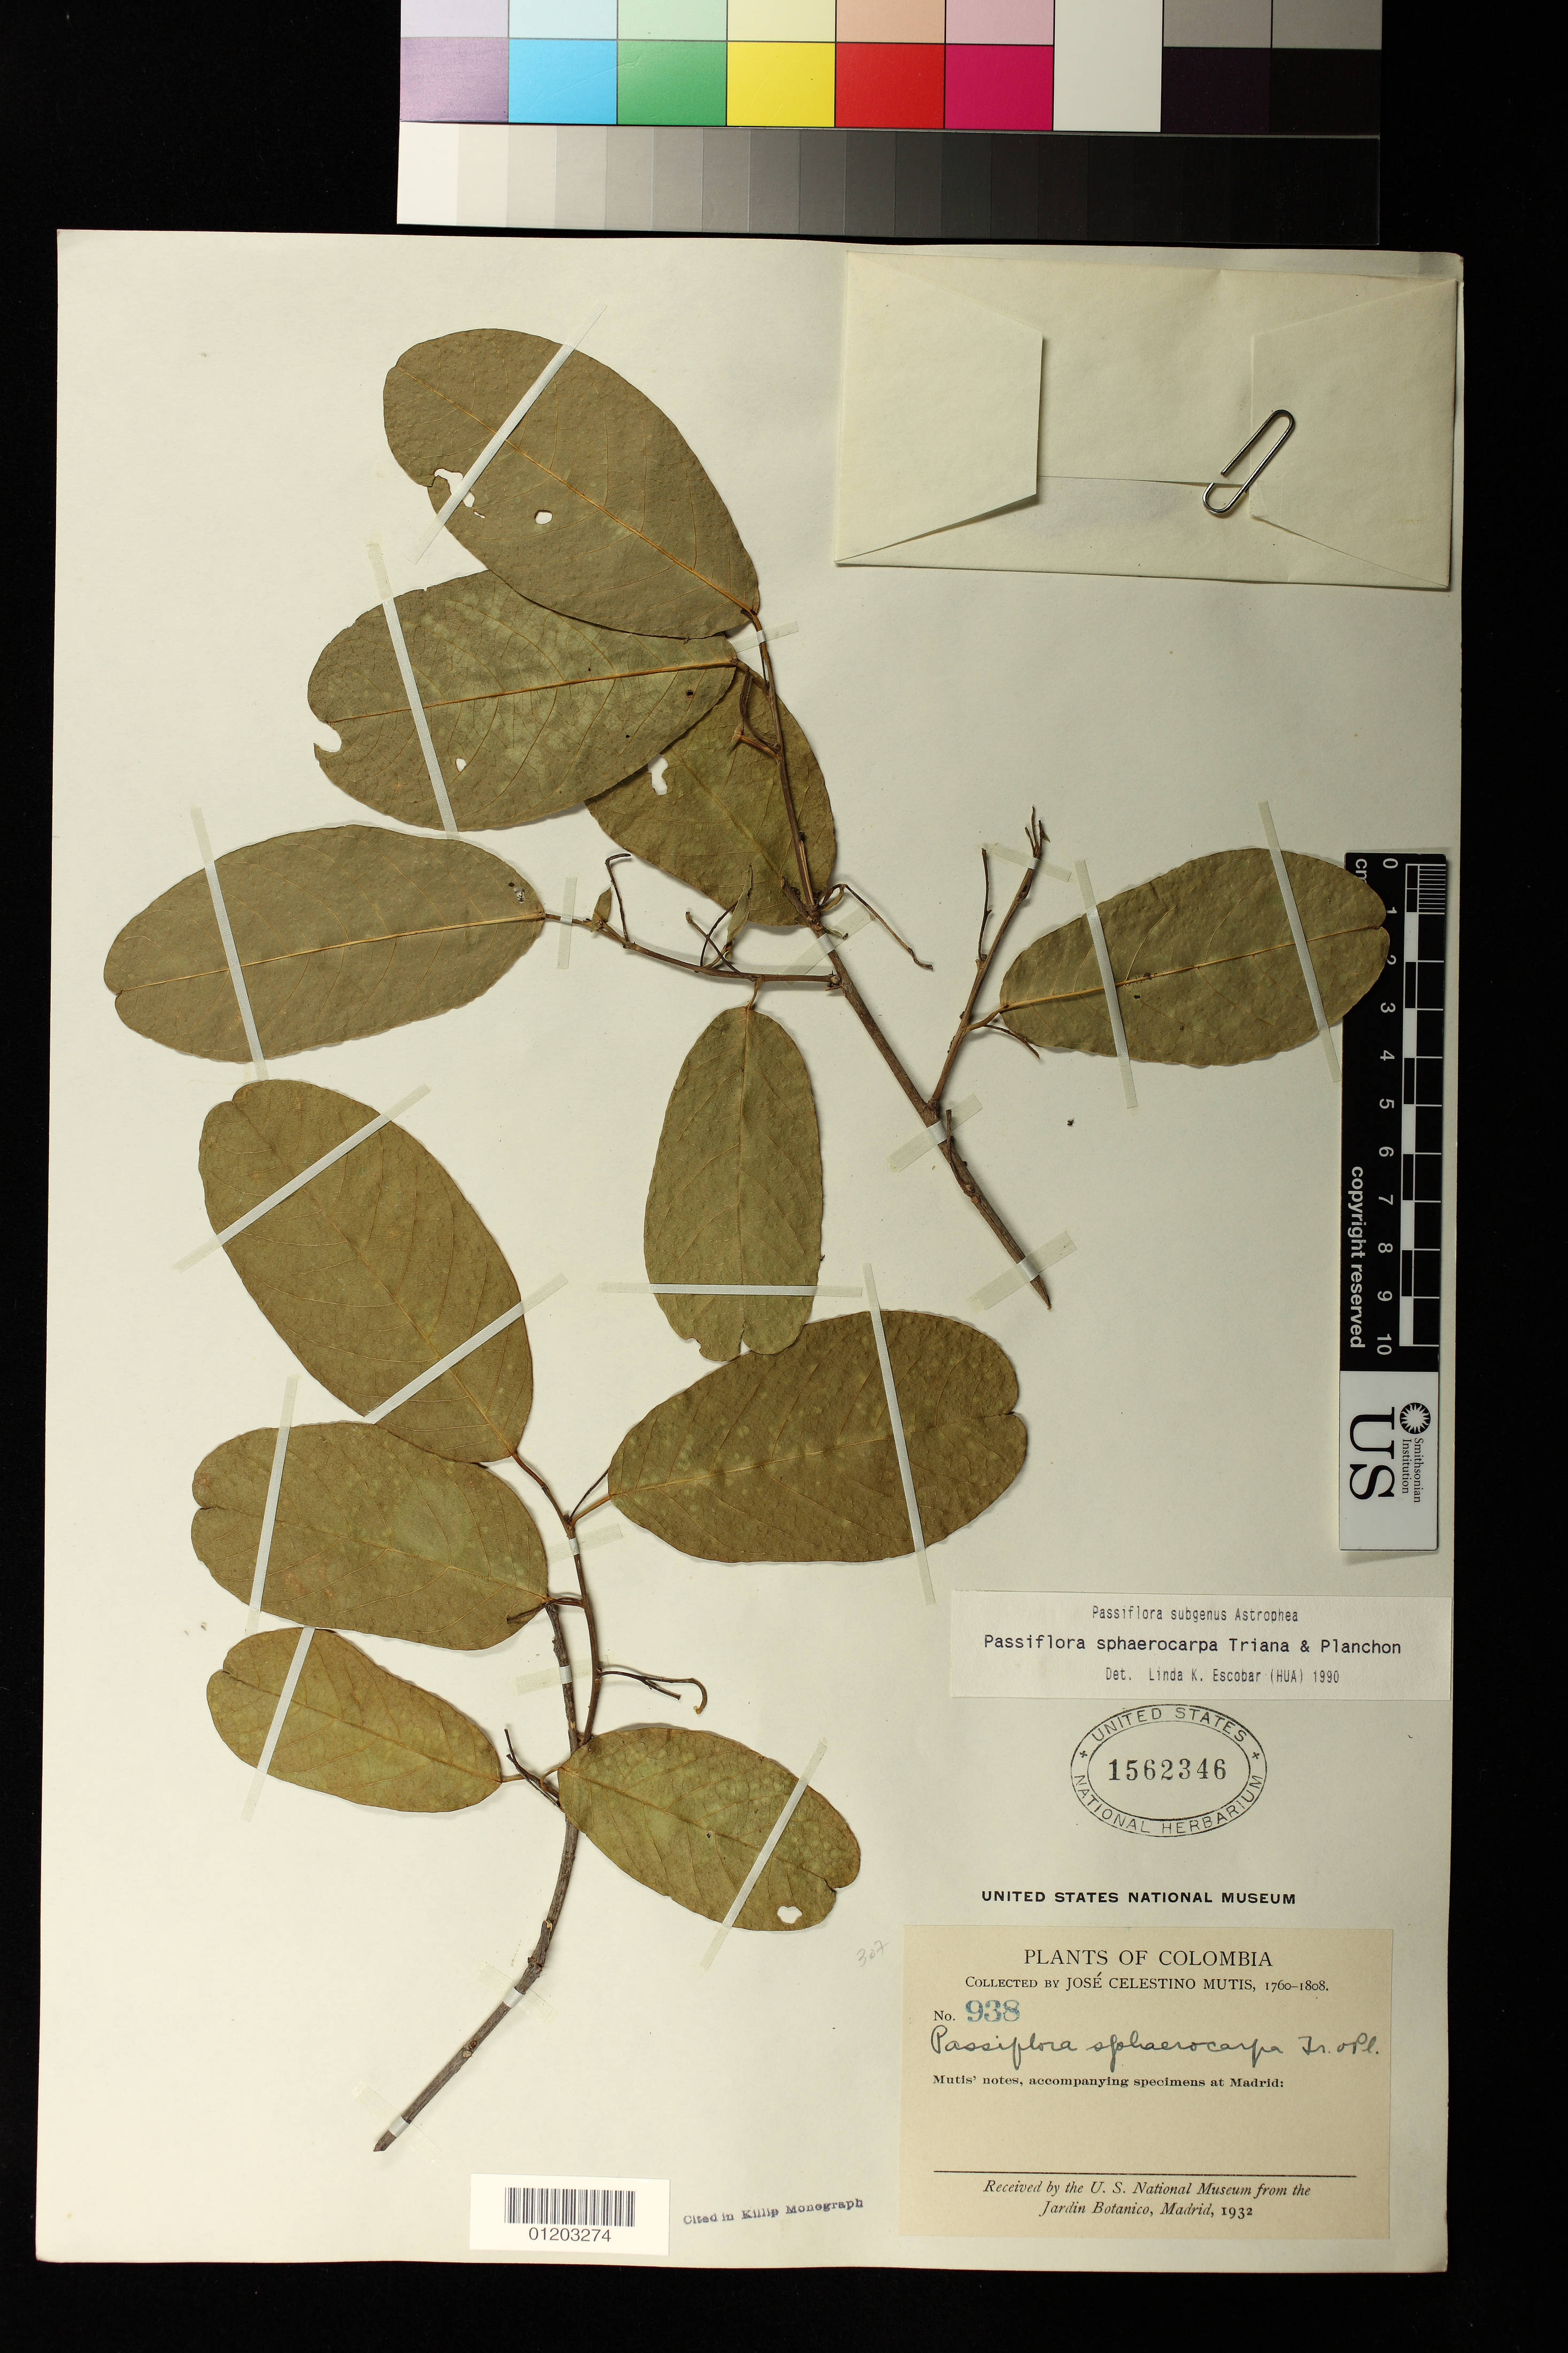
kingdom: Plantae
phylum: Tracheophyta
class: Magnoliopsida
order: Malpighiales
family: Passifloraceae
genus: Passiflora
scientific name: Passiflora sphaerocarpa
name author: Triana & Planch.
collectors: J. C. B. Mutis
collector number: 938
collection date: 1760/1808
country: Colombia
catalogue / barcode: US 1562346